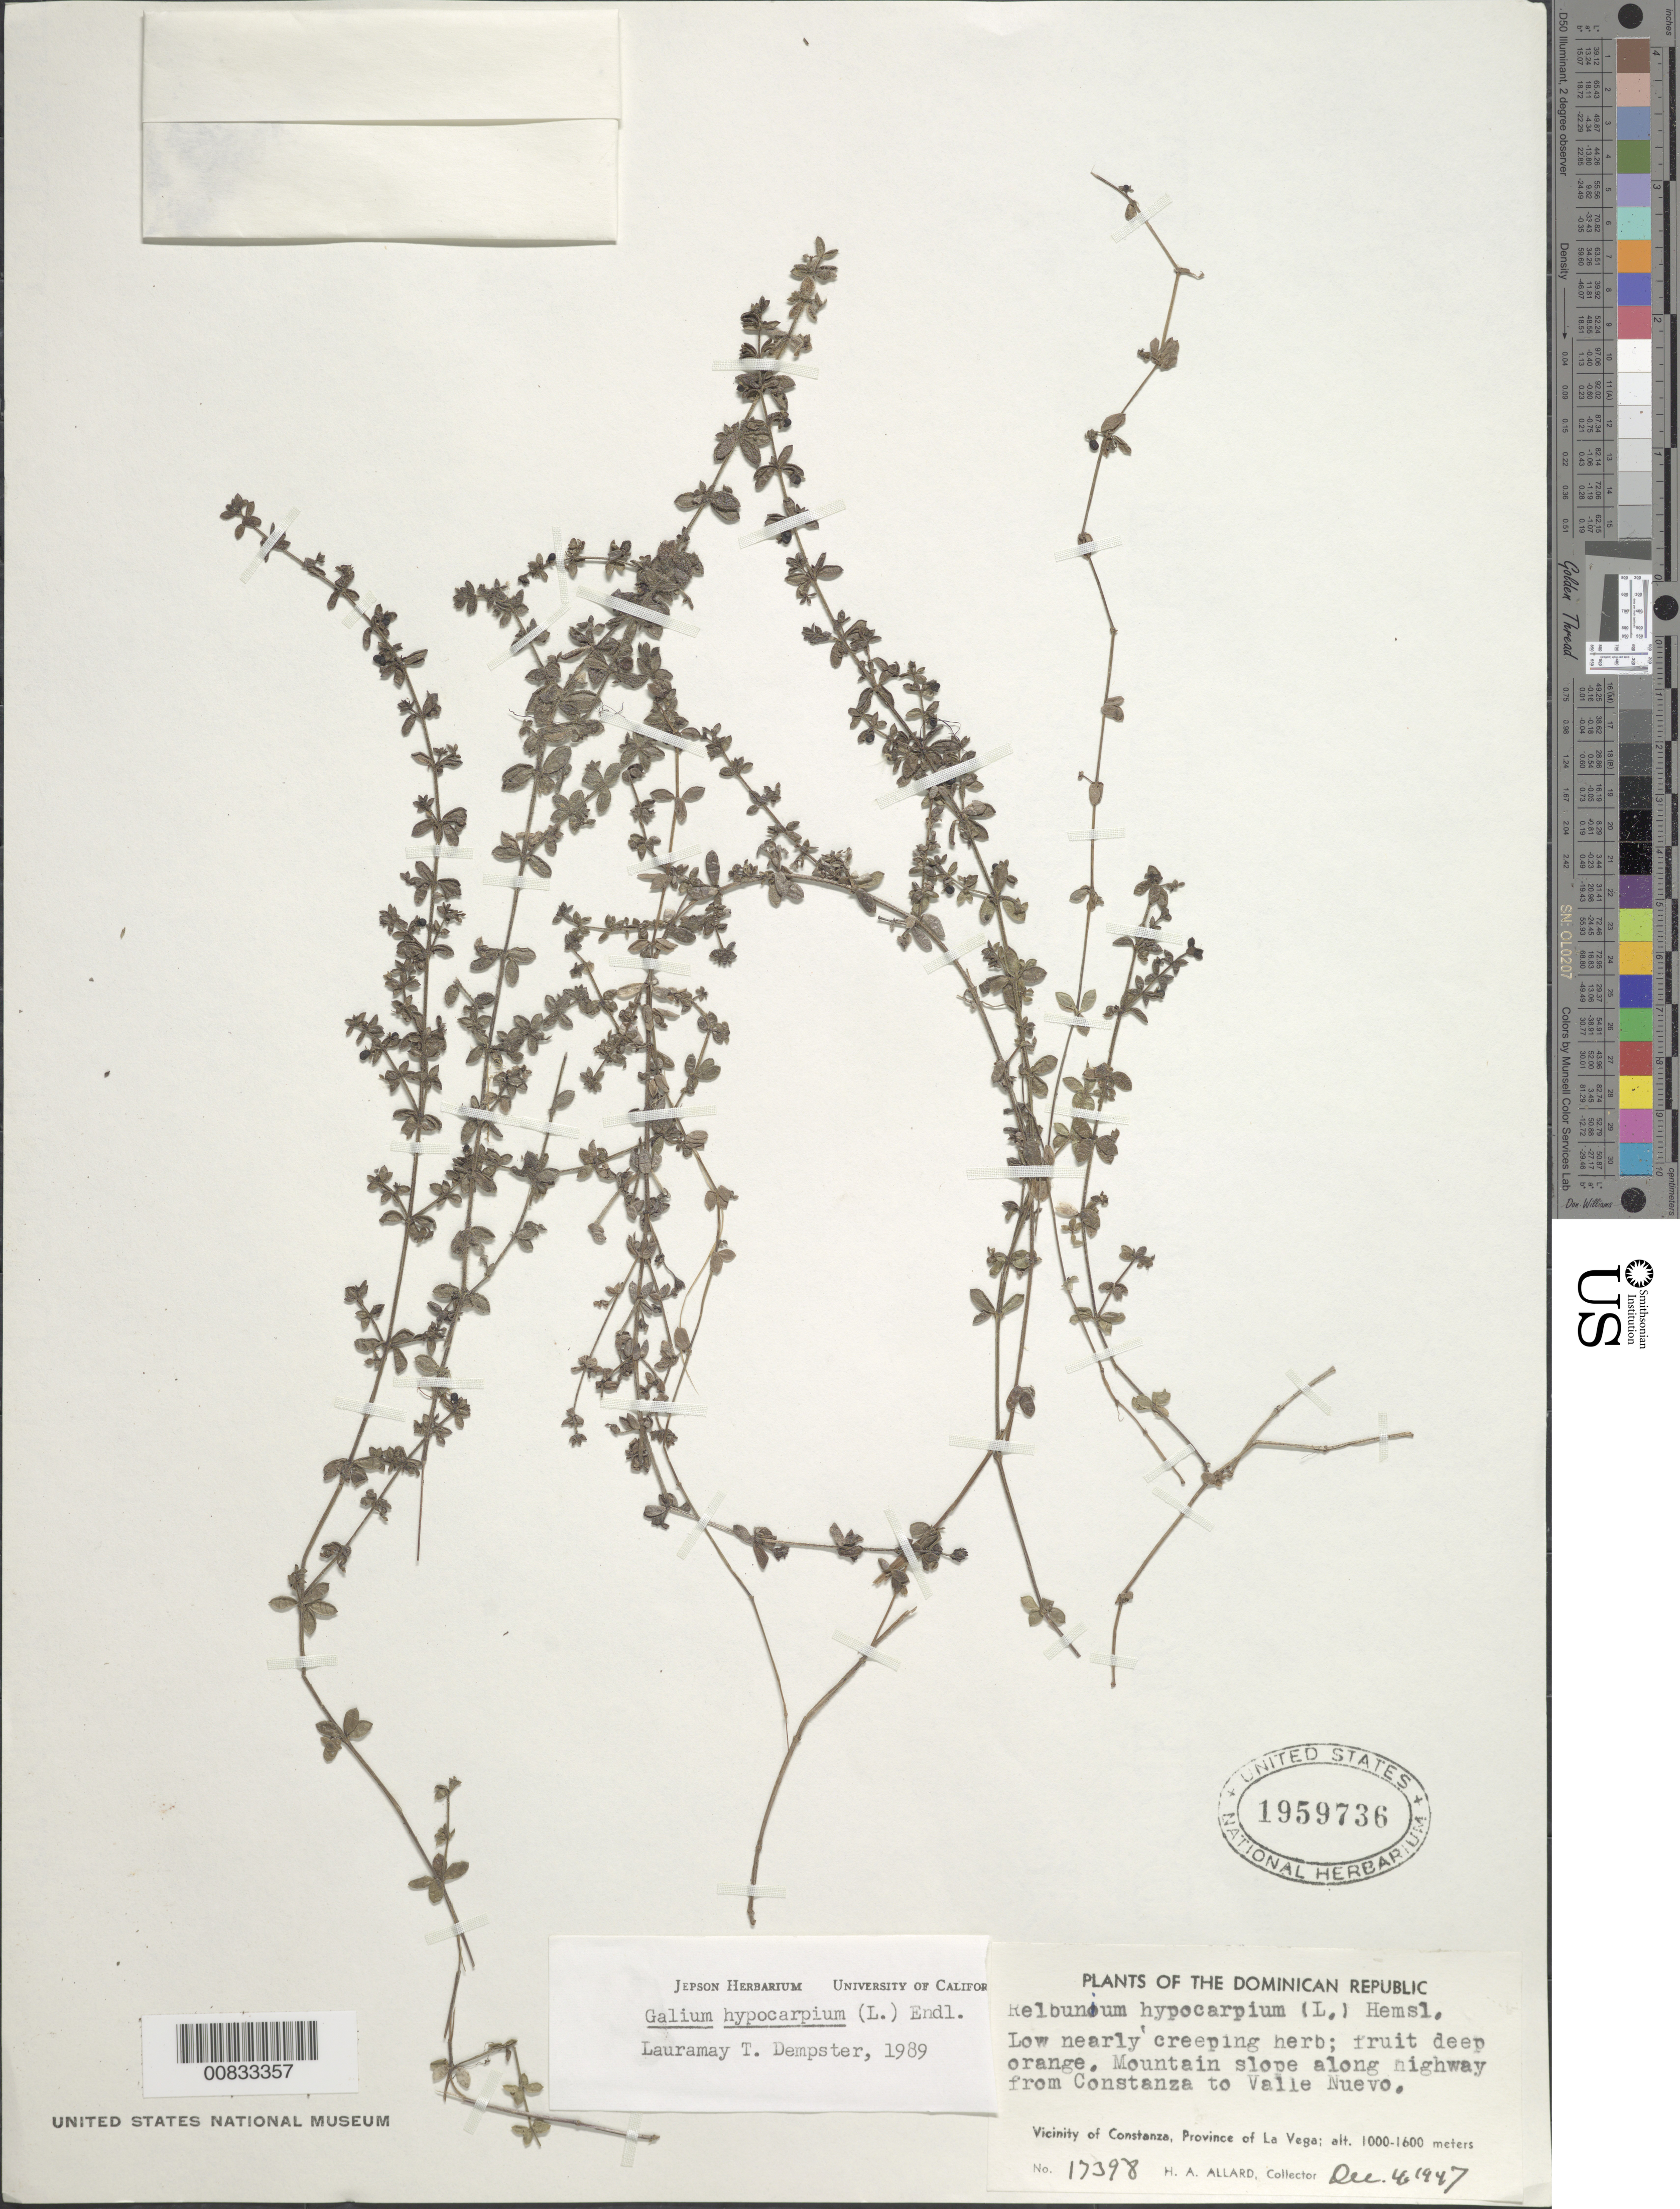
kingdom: Plantae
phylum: Tracheophyta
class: Magnoliopsida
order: Gentianales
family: Rubiaceae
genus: Galium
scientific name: Galium hypocarpium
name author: (L.) Endl. ex Griseb.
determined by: Dempster, L. T.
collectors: H. A. Allard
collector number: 17398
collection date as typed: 04 Dec 1947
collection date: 1947-12-04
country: Dominican Republic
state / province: La Vega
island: Hispaniola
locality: Vicinity of Constanza, along highway from Constanza to Valle Nuevo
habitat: Mountain slope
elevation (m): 1000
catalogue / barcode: US 1959736